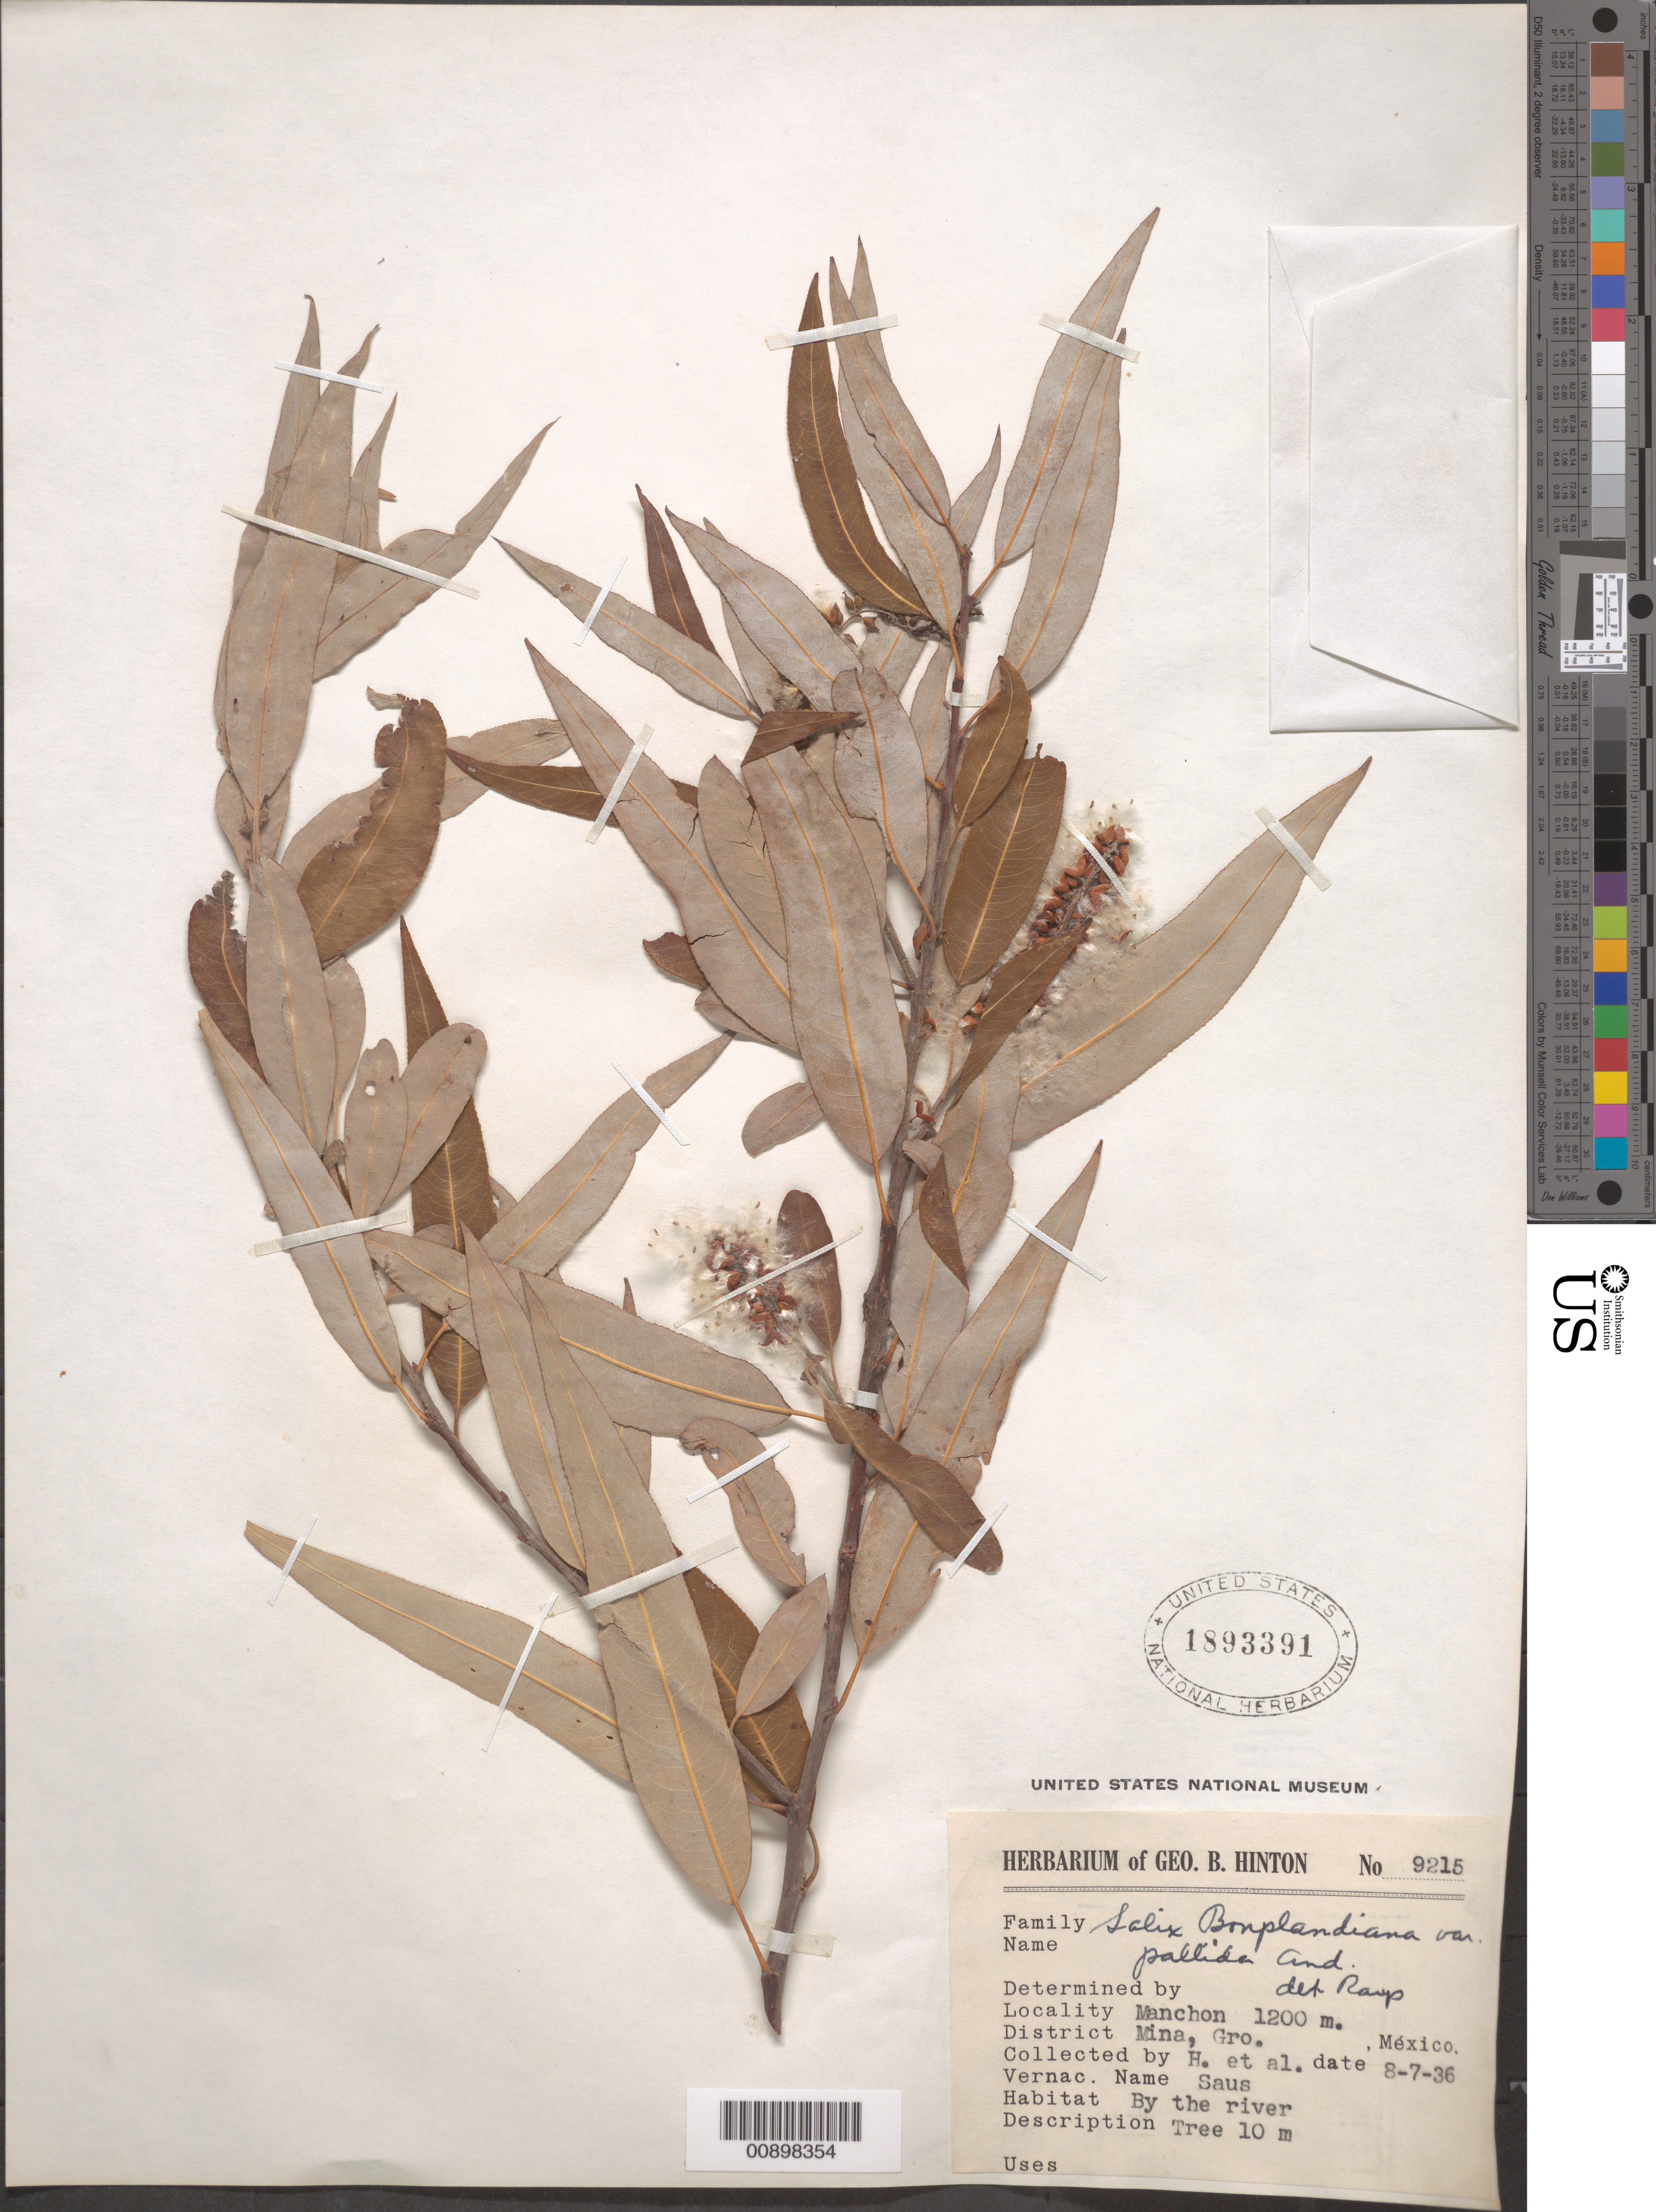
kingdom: Plantae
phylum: Tracheophyta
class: Magnoliopsida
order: Malpighiales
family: Salicaceae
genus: Salix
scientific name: Salix bonplandiana var. pallida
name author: (Kunth) Andersson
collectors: G. B. Hinton & et al.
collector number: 9215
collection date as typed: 07 Aug 1936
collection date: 1936-08-07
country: Mexico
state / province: Guerrero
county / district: Mina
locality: Manchon, District Mina, State Guerrero.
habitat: By the river.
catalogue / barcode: US 1893391